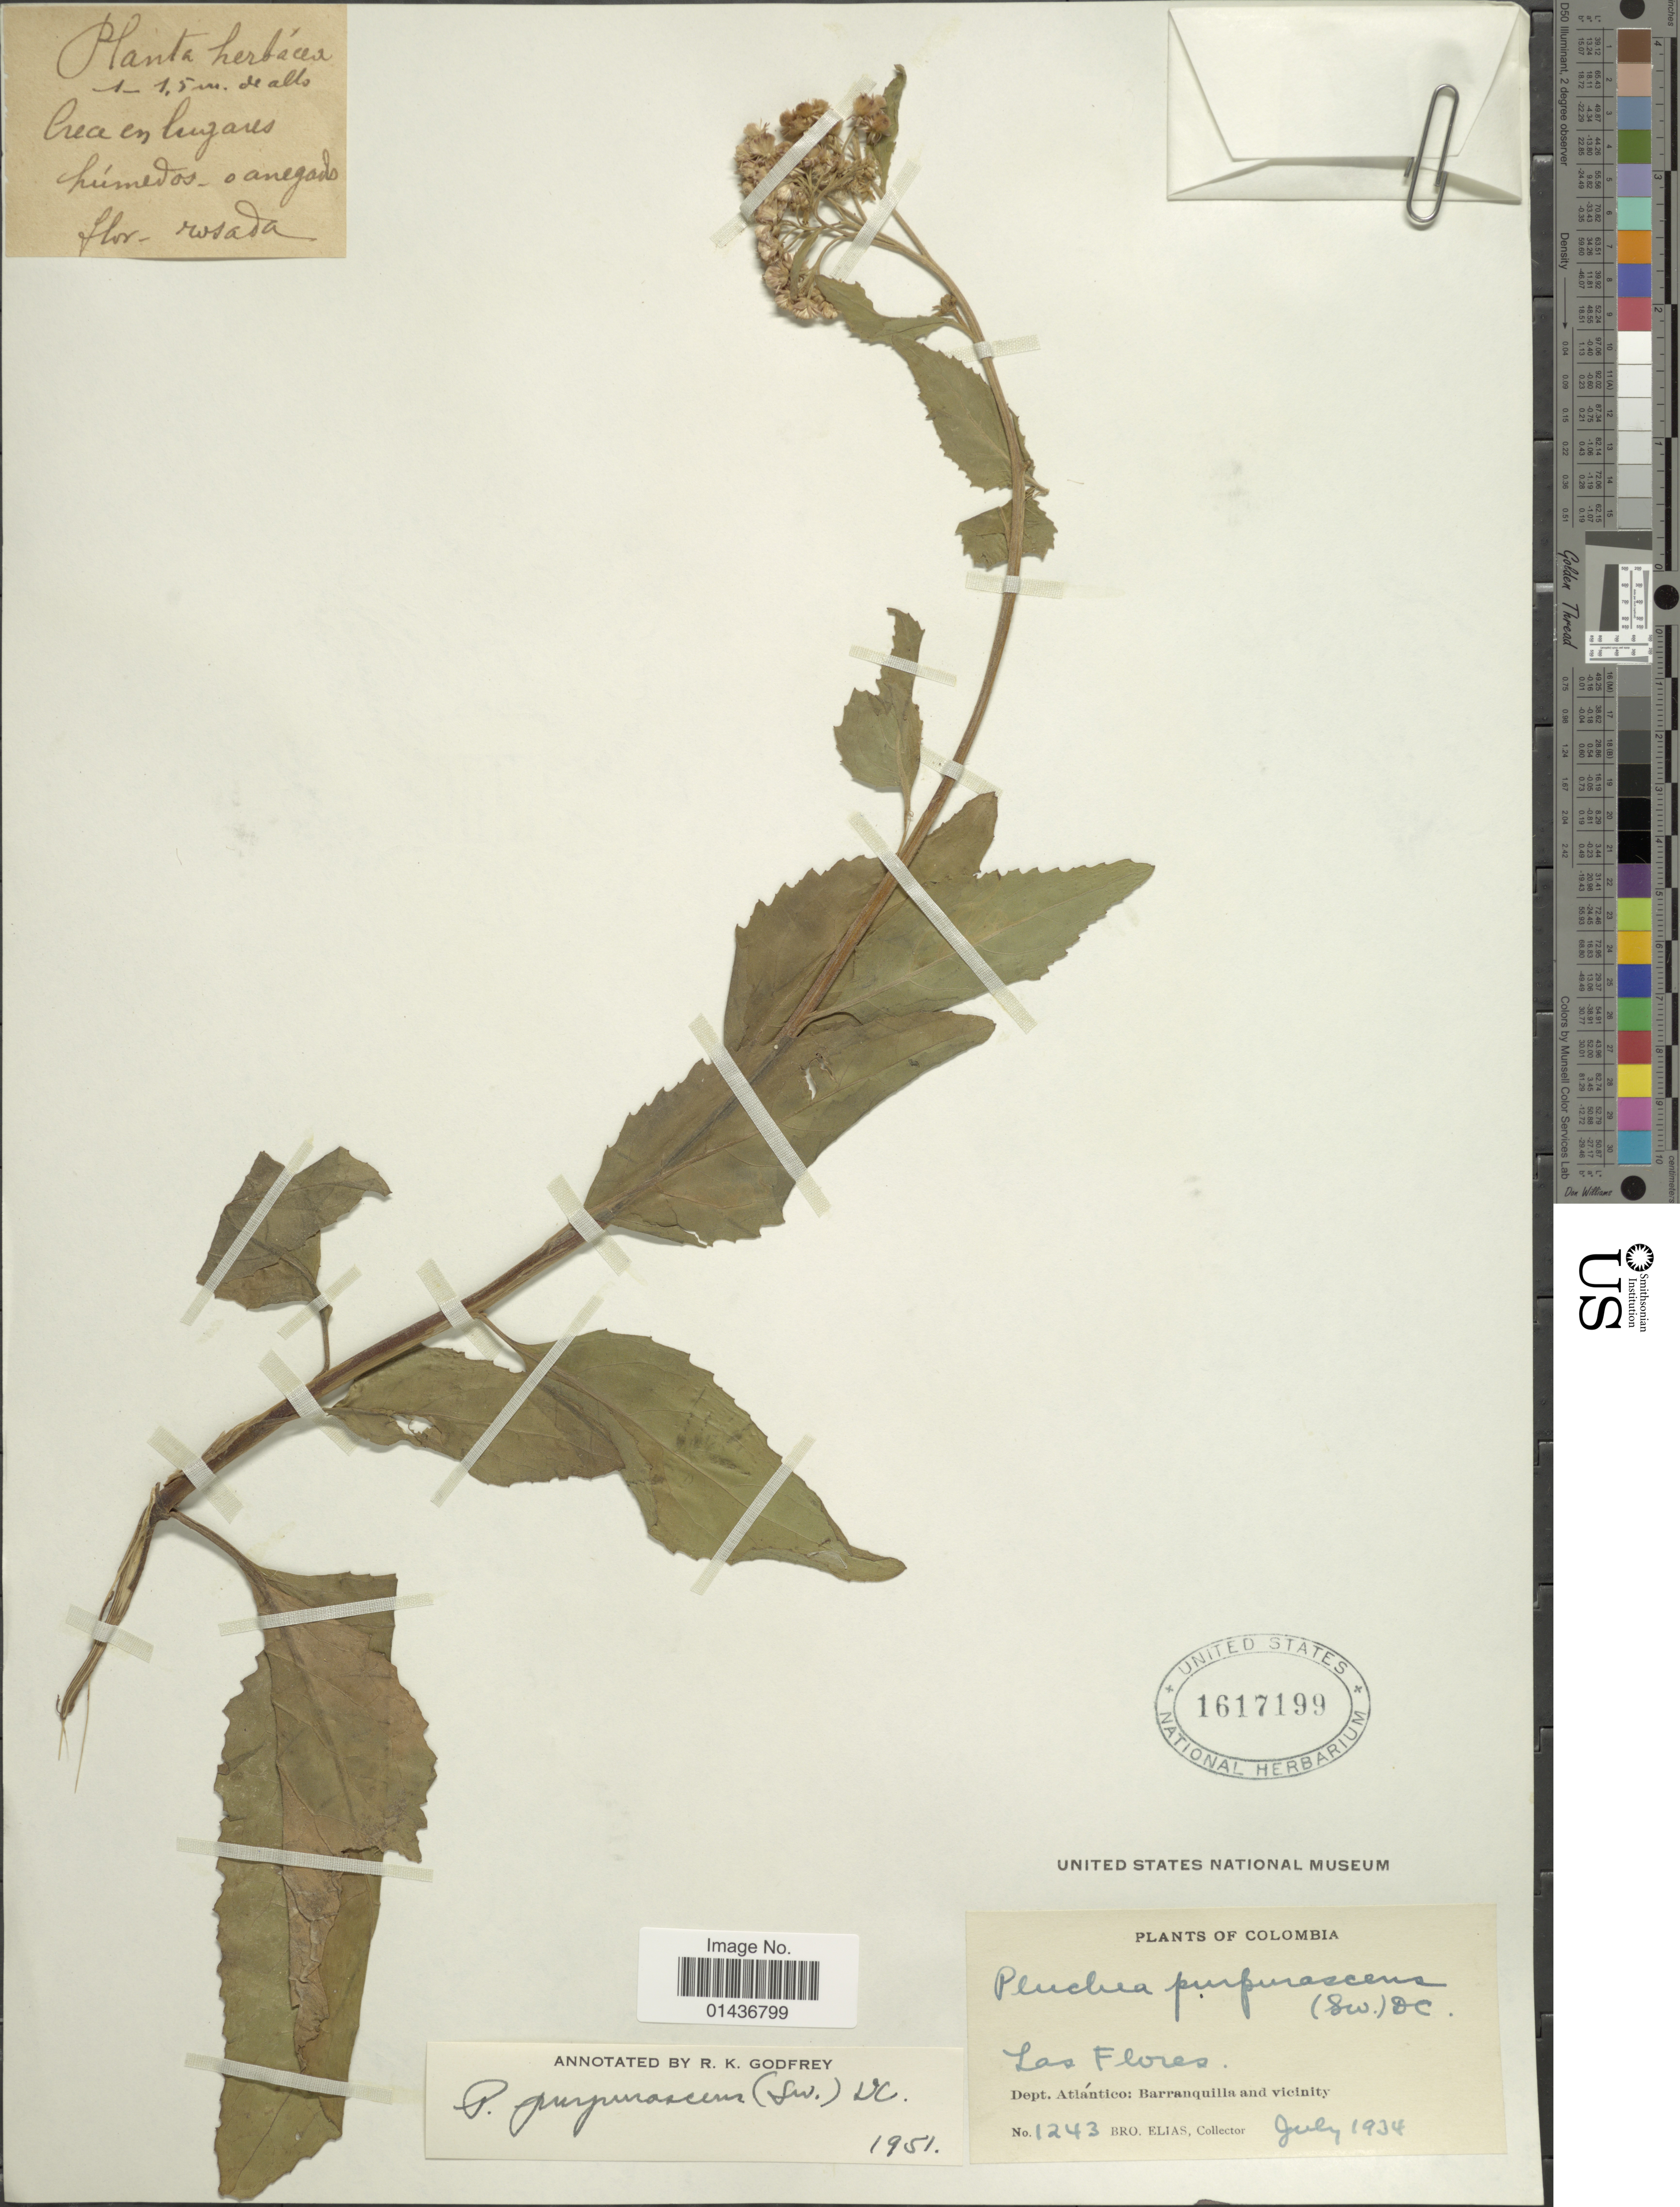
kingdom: Plantae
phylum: Tracheophyta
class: Magnoliopsida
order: Asterales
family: Asteraceae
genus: Pluchea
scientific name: Pluchea odorata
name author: (L.) Cass.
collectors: Bro. Elias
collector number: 1243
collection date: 1934-07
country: Colombia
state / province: Atlántico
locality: Dept. Atlantico: Barranquilla and vicinity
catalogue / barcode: US 1617199